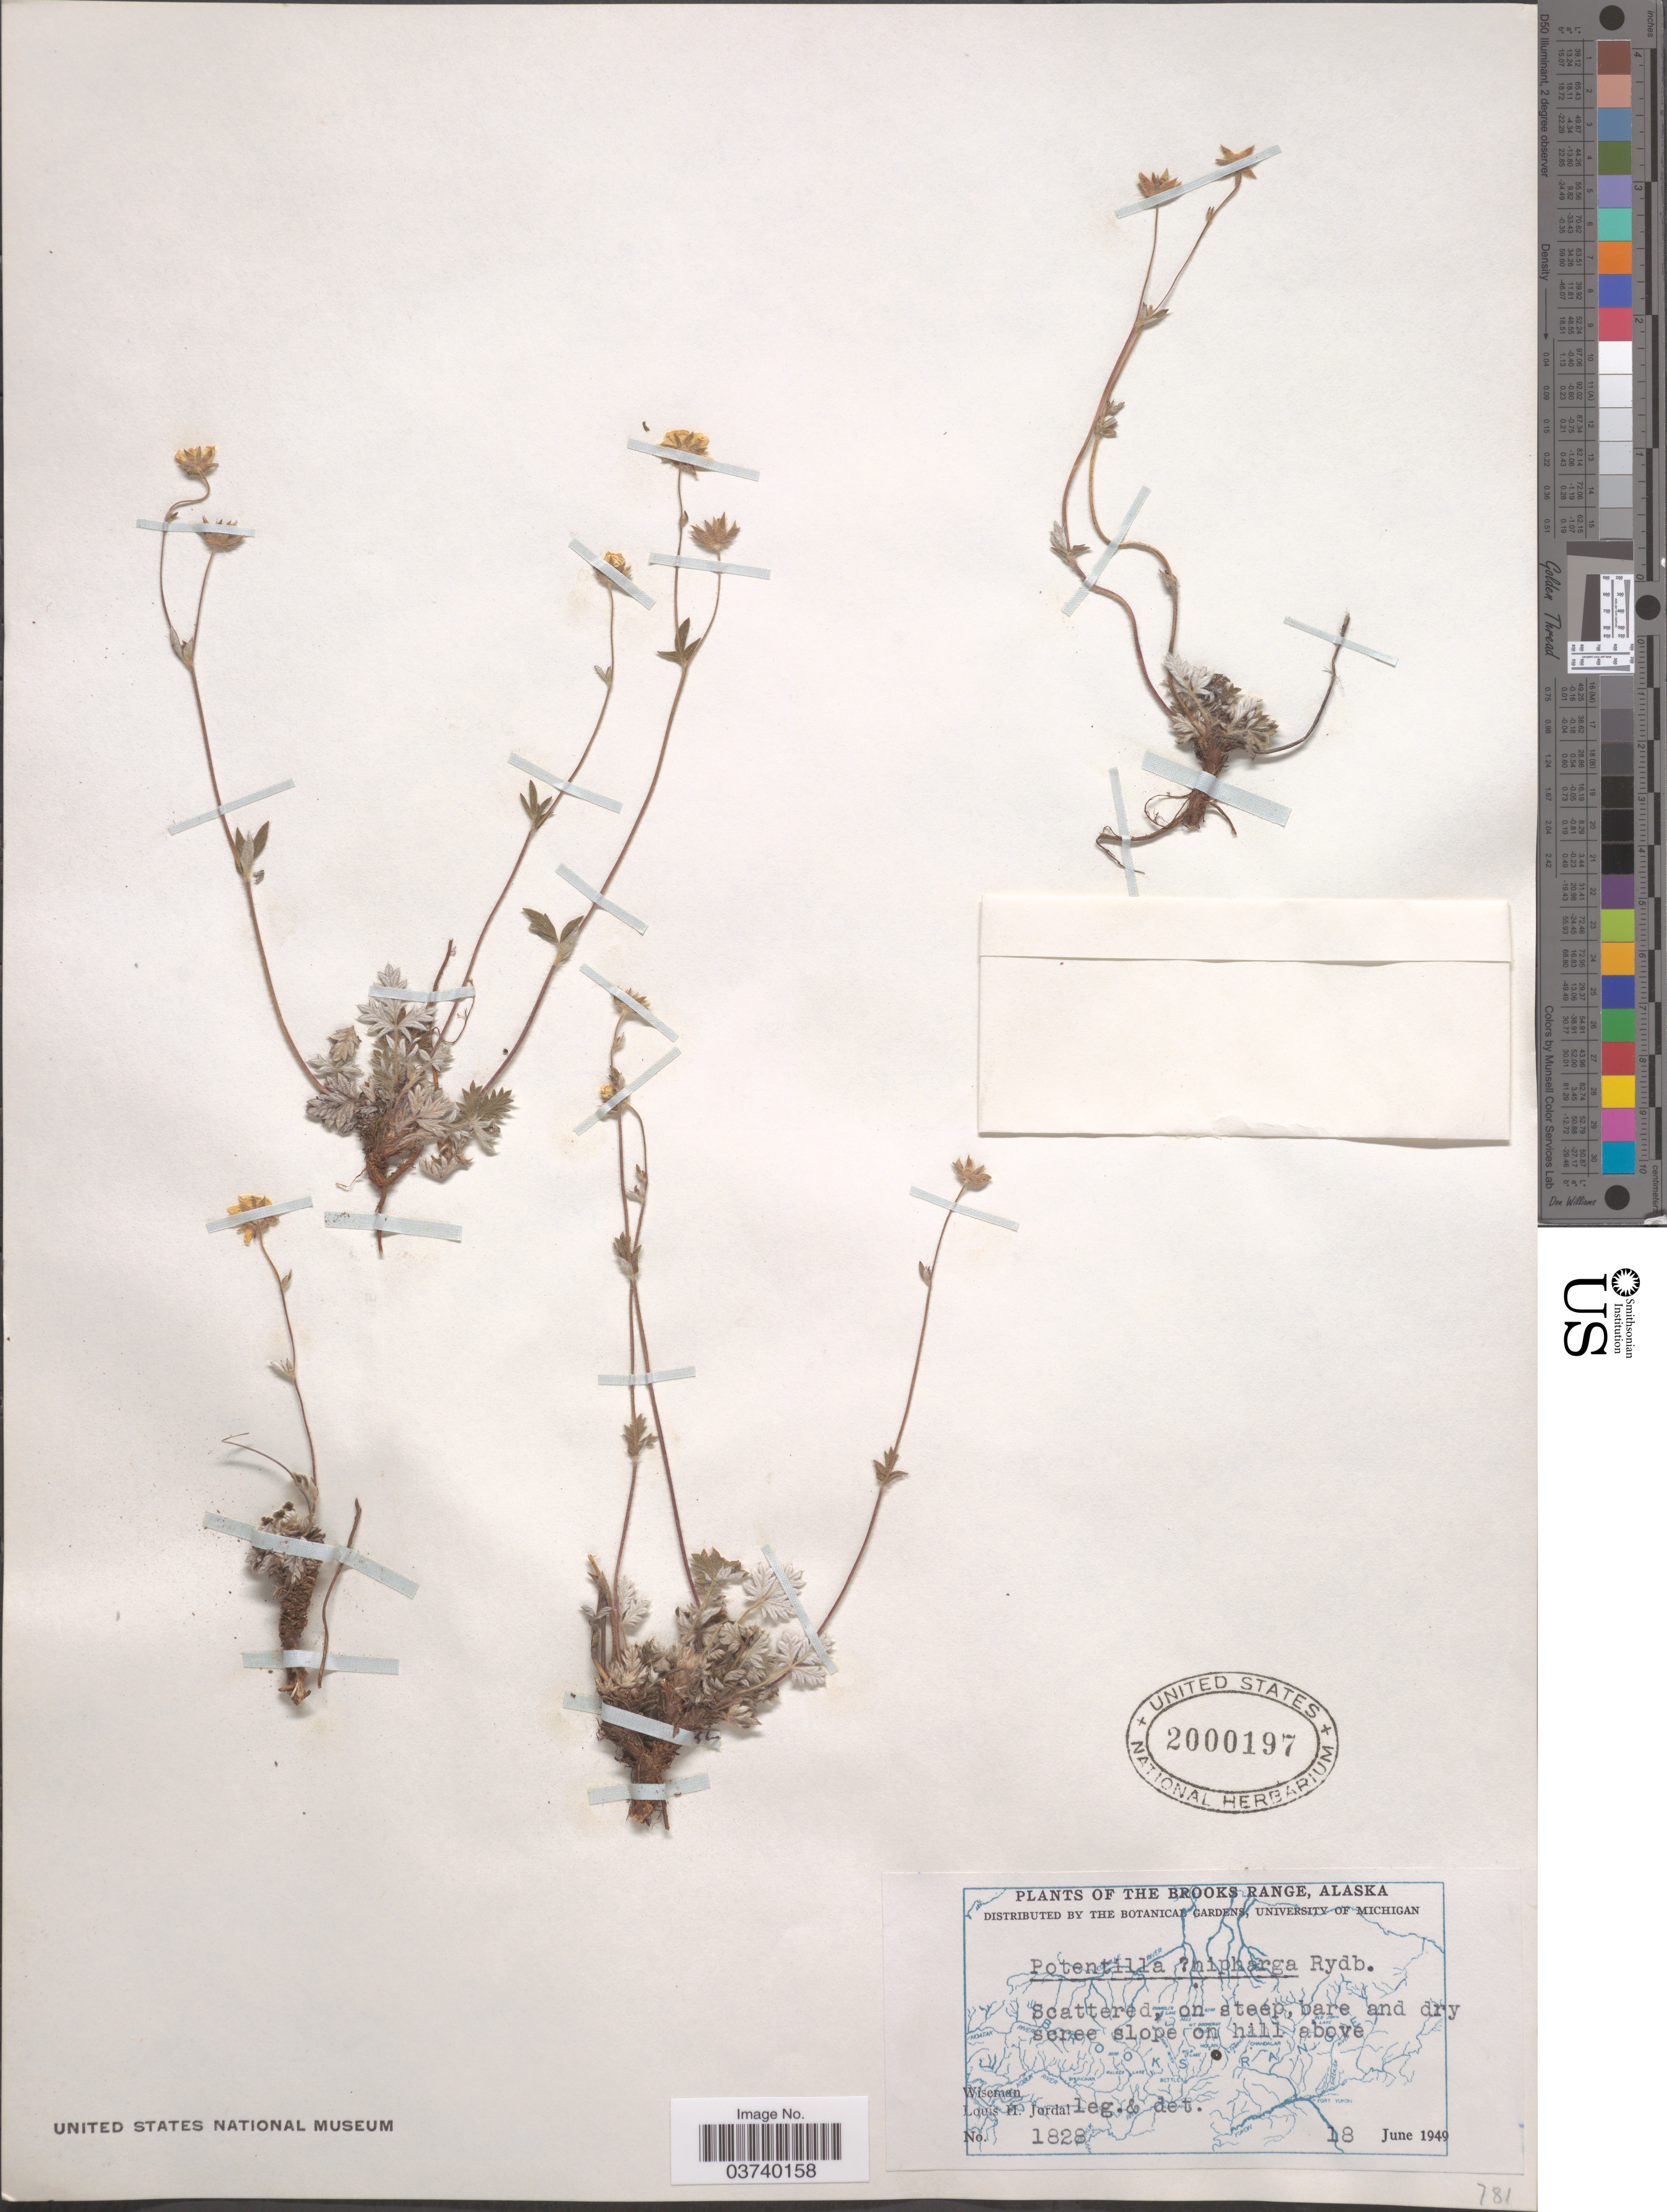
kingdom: Plantae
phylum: Tracheophyta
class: Magnoliopsida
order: Rosales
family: Rosaceae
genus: Potentilla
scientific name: Potentilla nivea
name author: L.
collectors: L. Jordal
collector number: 1828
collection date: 1949-06-18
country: United States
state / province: Alaska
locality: The Brooks Range. On hill above Wiseman.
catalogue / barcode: US 2000197